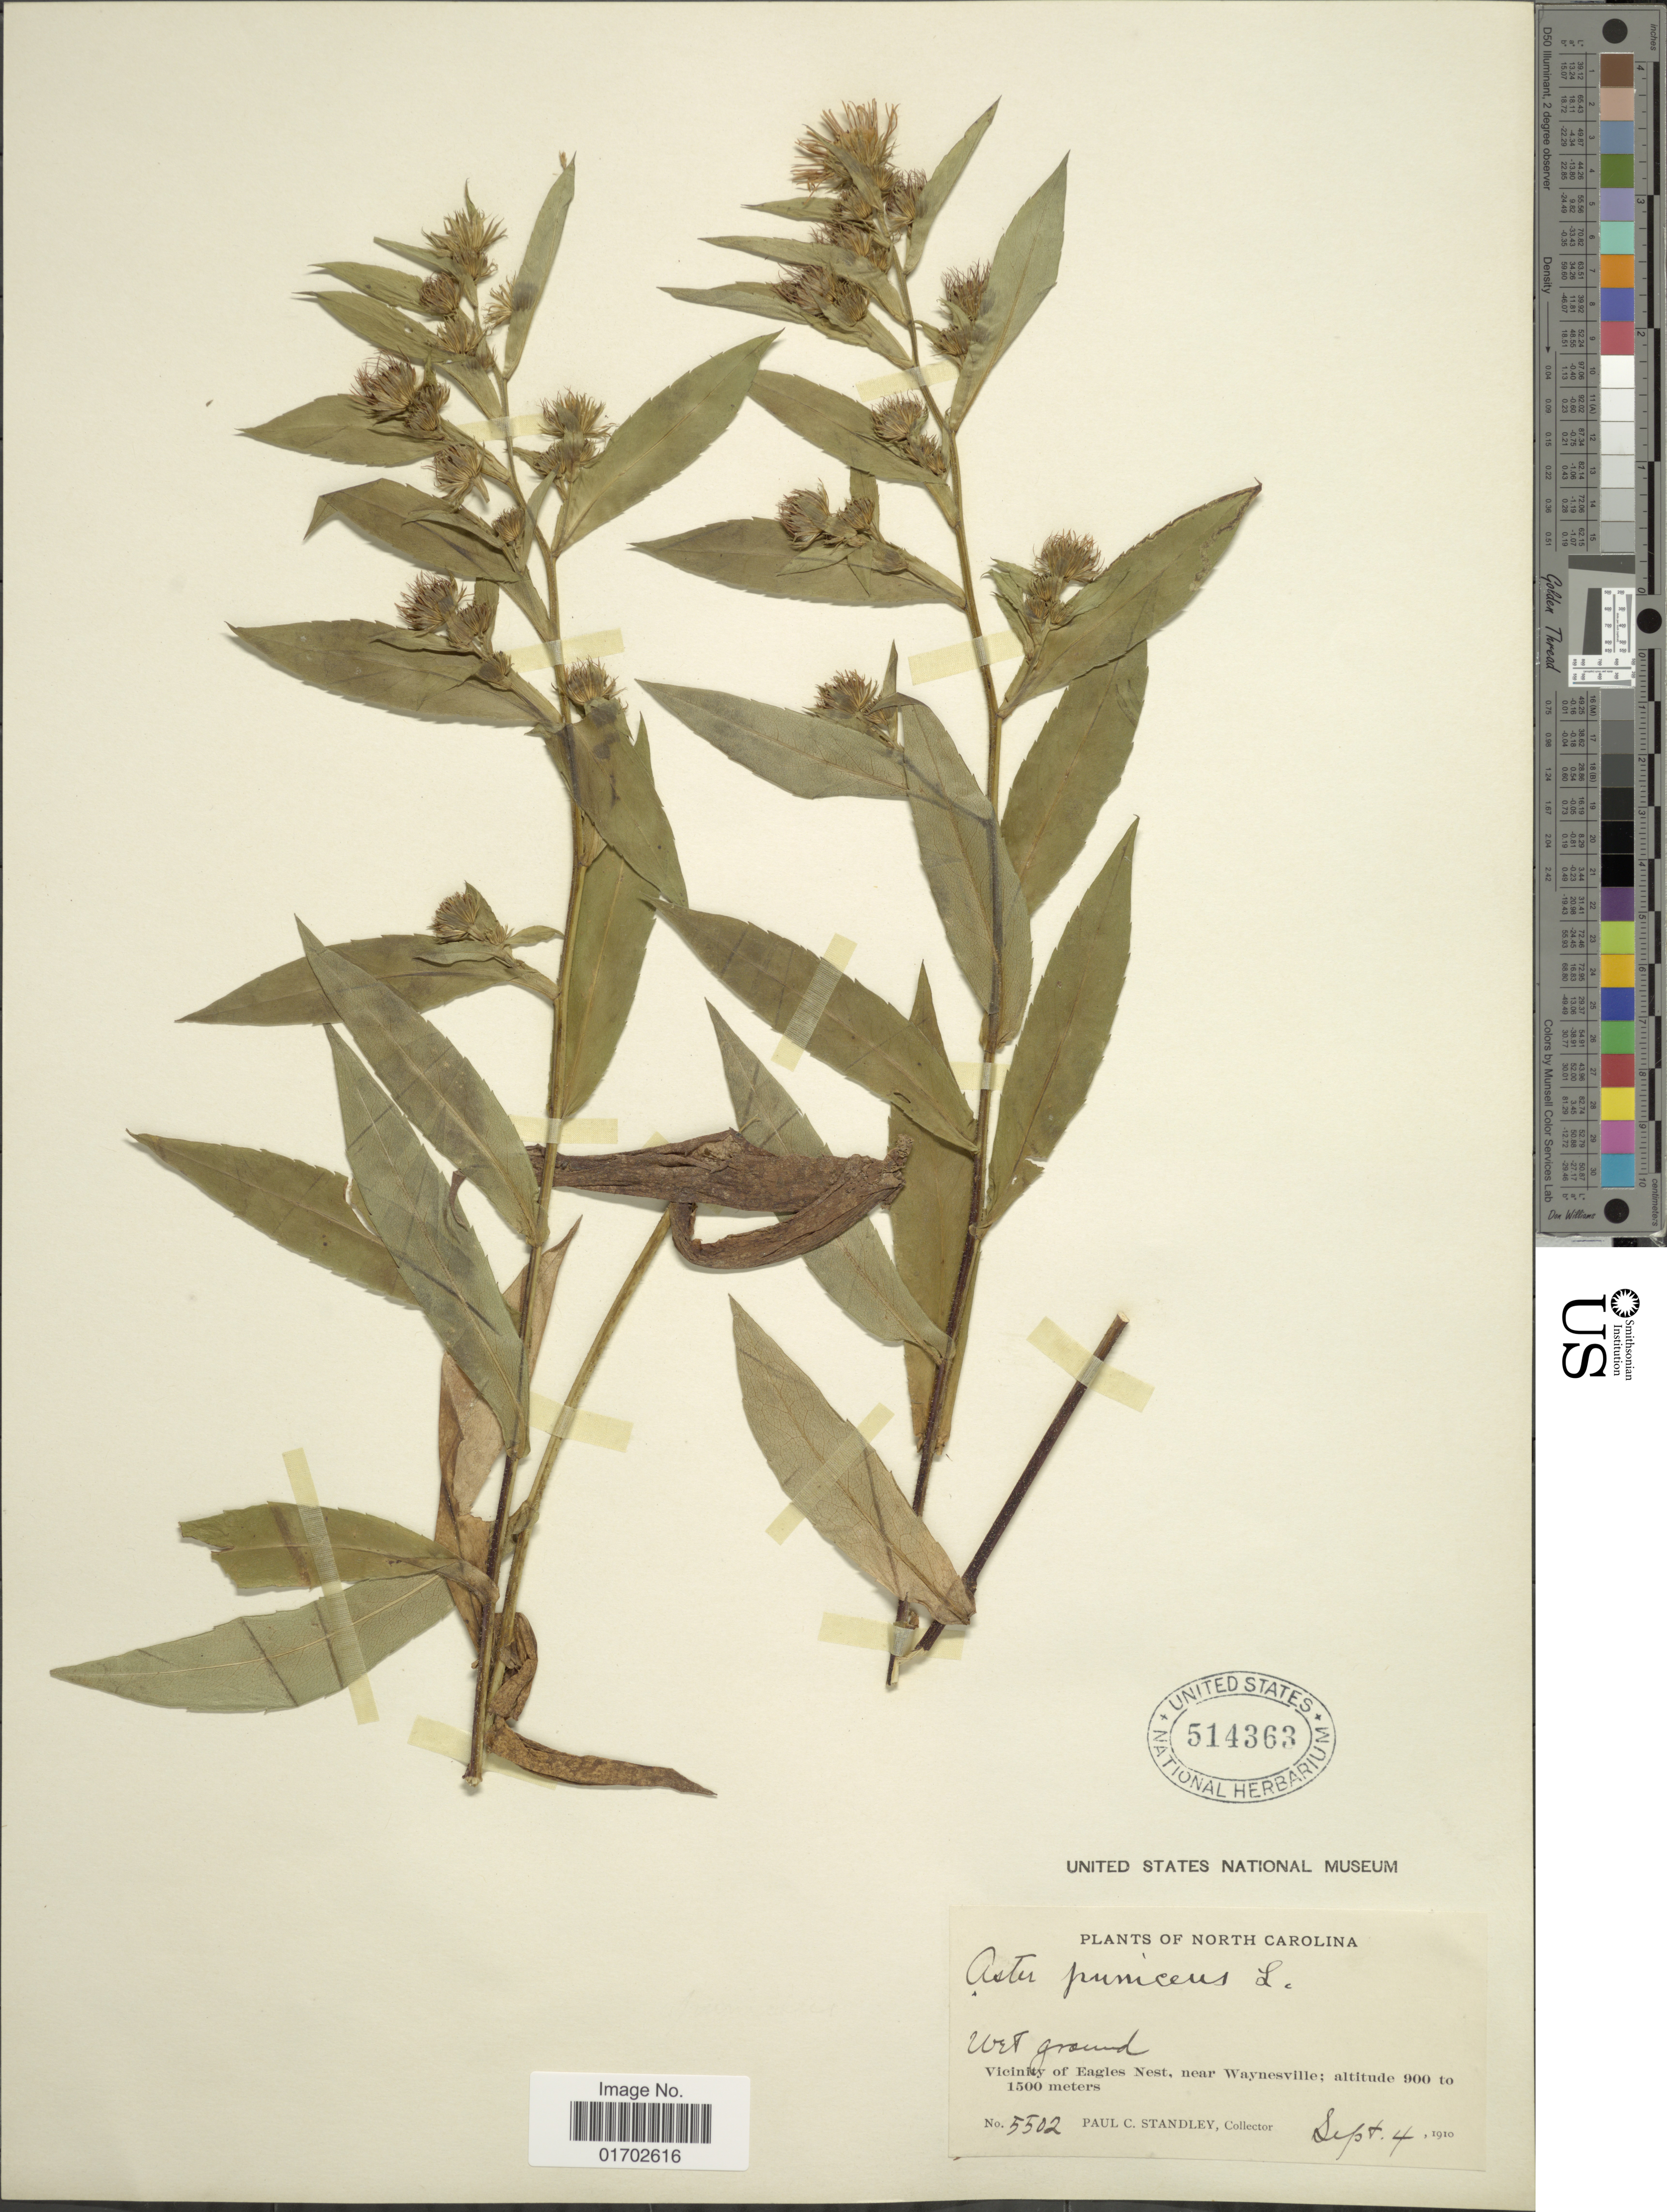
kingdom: Plantae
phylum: Tracheophyta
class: Magnoliopsida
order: Asterales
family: Asteraceae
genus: Symphyotrichum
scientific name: Symphyotrichum puniceum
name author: (L.) Á. Löve & D. Löve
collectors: P. C. Standley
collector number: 5502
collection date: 1910-09-04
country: United States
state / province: North Carolina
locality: Wet ground, Vicinity of Eagles Nest, near Waynesville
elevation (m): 900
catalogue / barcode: US 514363